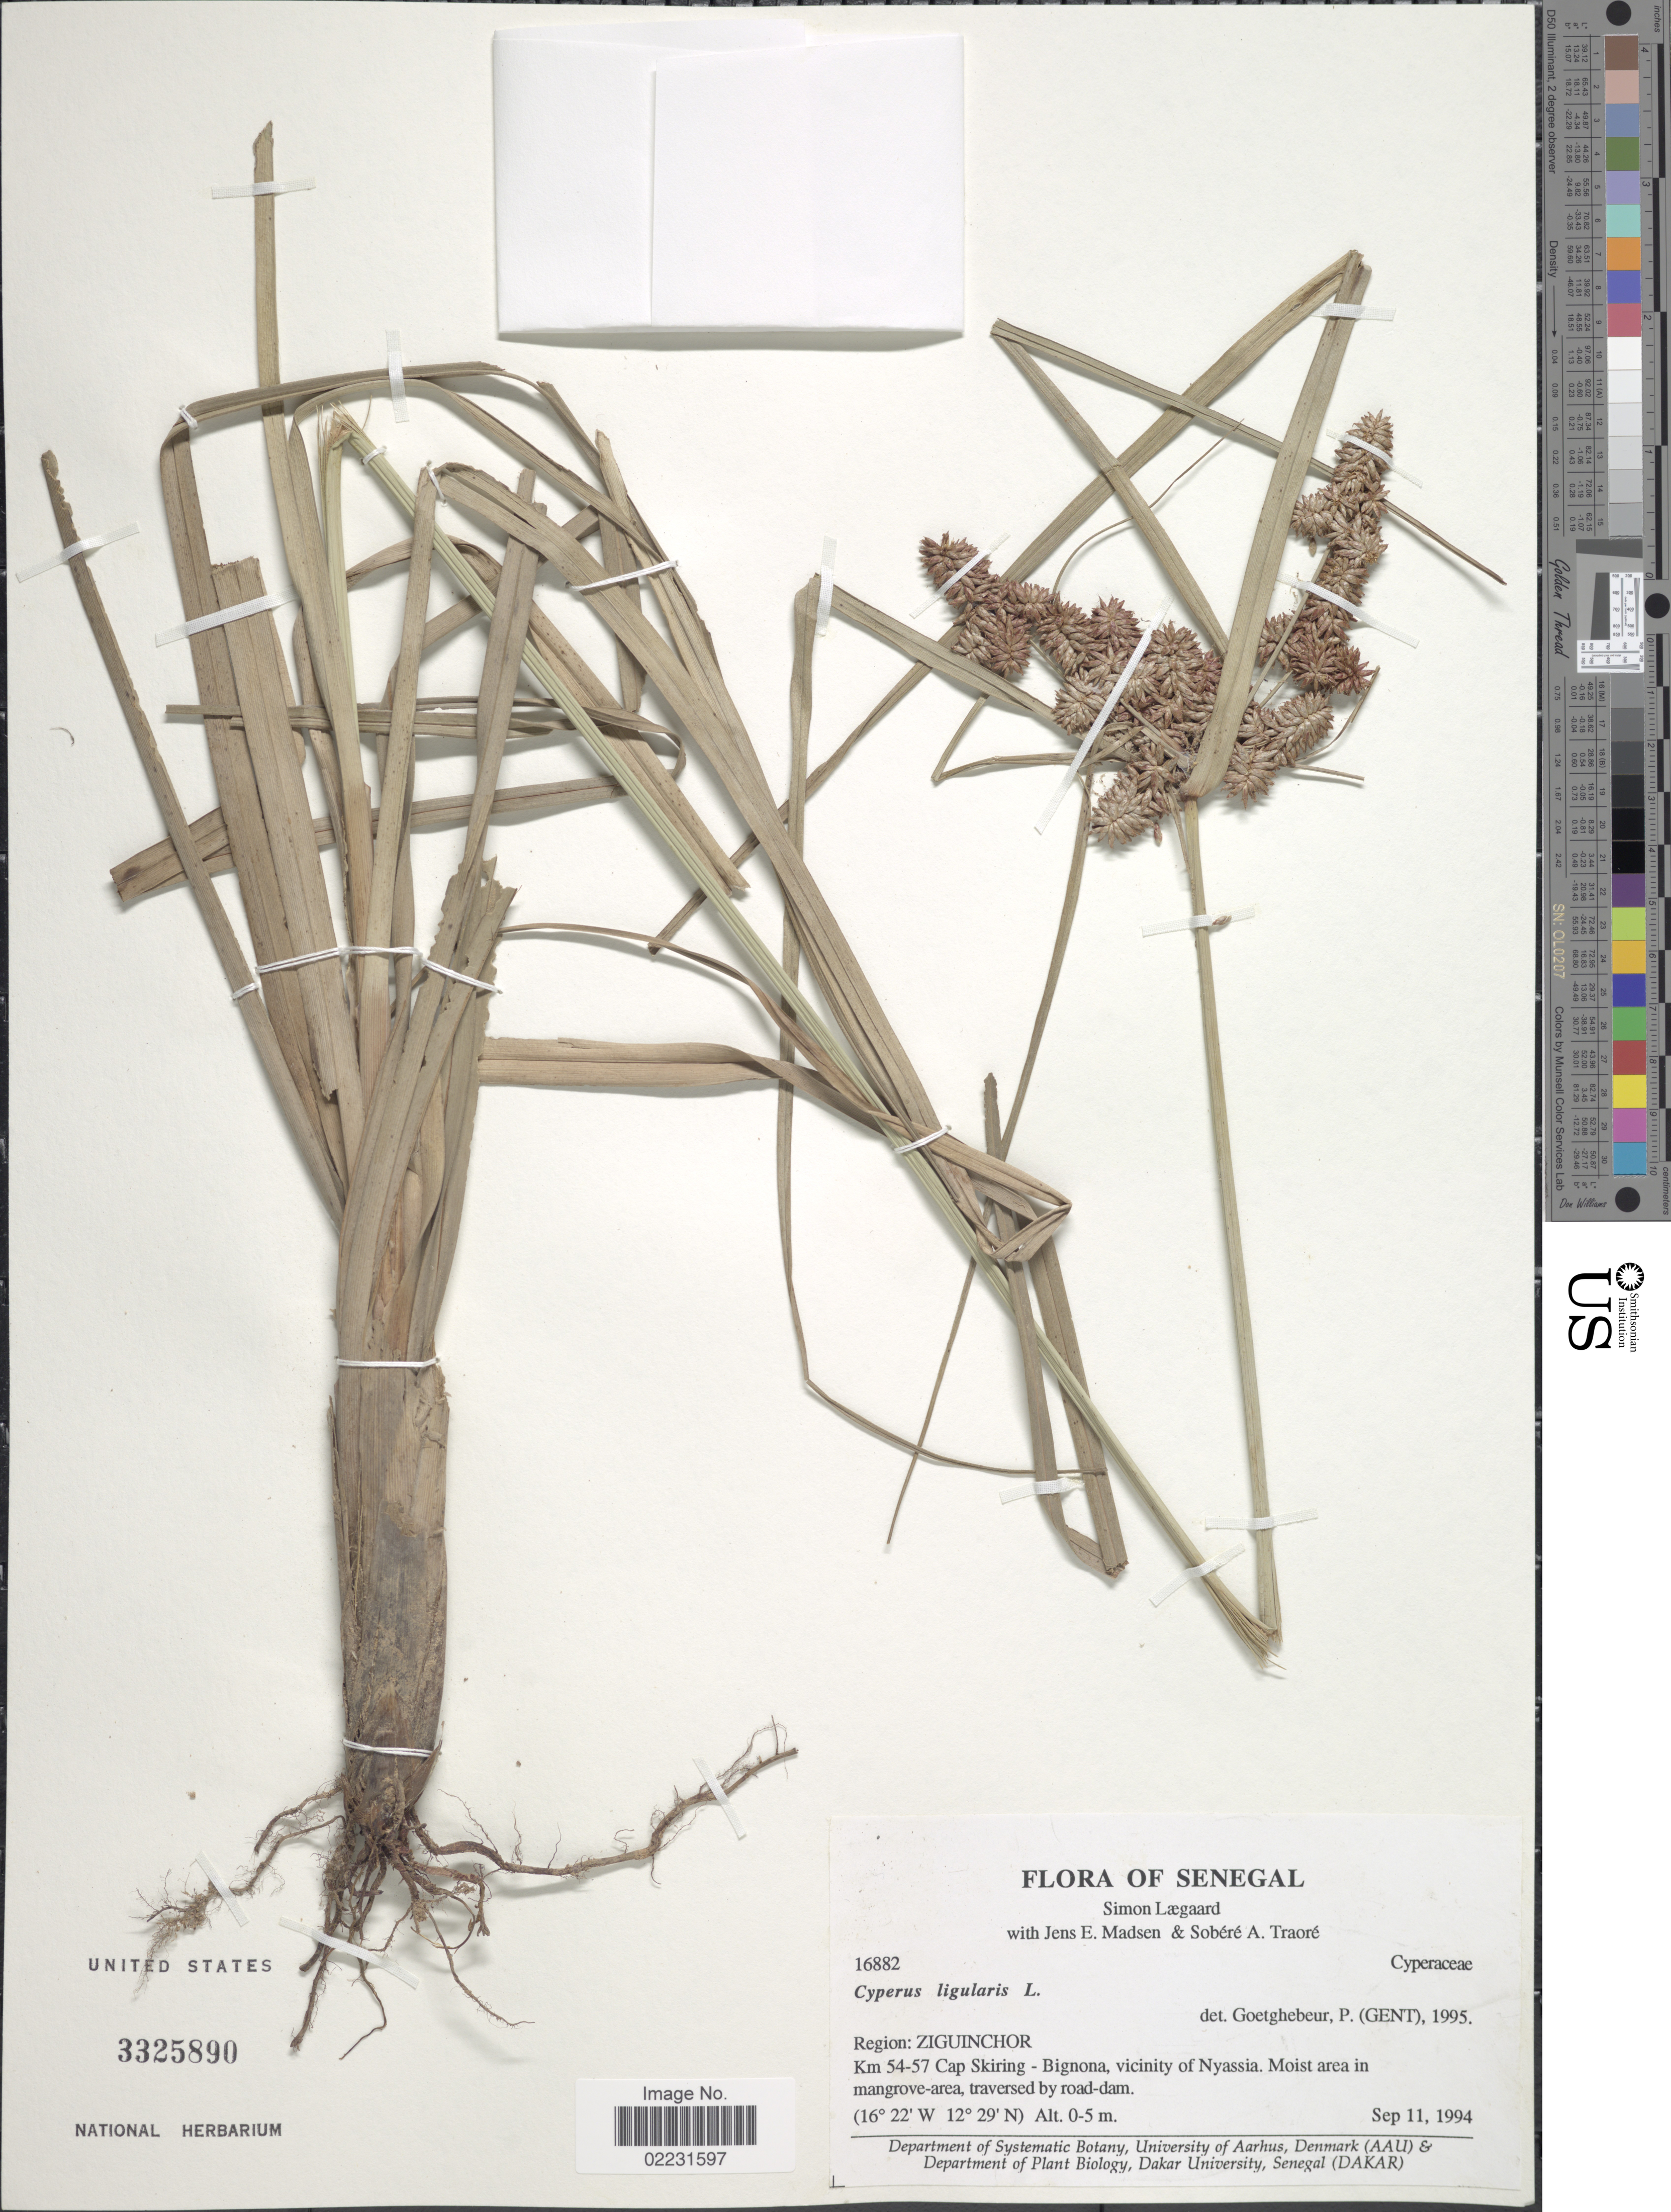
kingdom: Plantae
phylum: Tracheophyta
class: Liliopsida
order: Poales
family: Cyperaceae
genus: Cyperus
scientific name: Cyperus ligularis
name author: L.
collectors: S. Lægaard, J. E. Madsen & S. Traore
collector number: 16882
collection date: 1994-09-11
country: Senegal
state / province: Ziguinchor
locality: Km 54-57 Cap Skiring-Bignona, Vicinity of Nyassia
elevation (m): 0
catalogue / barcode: US 3325890